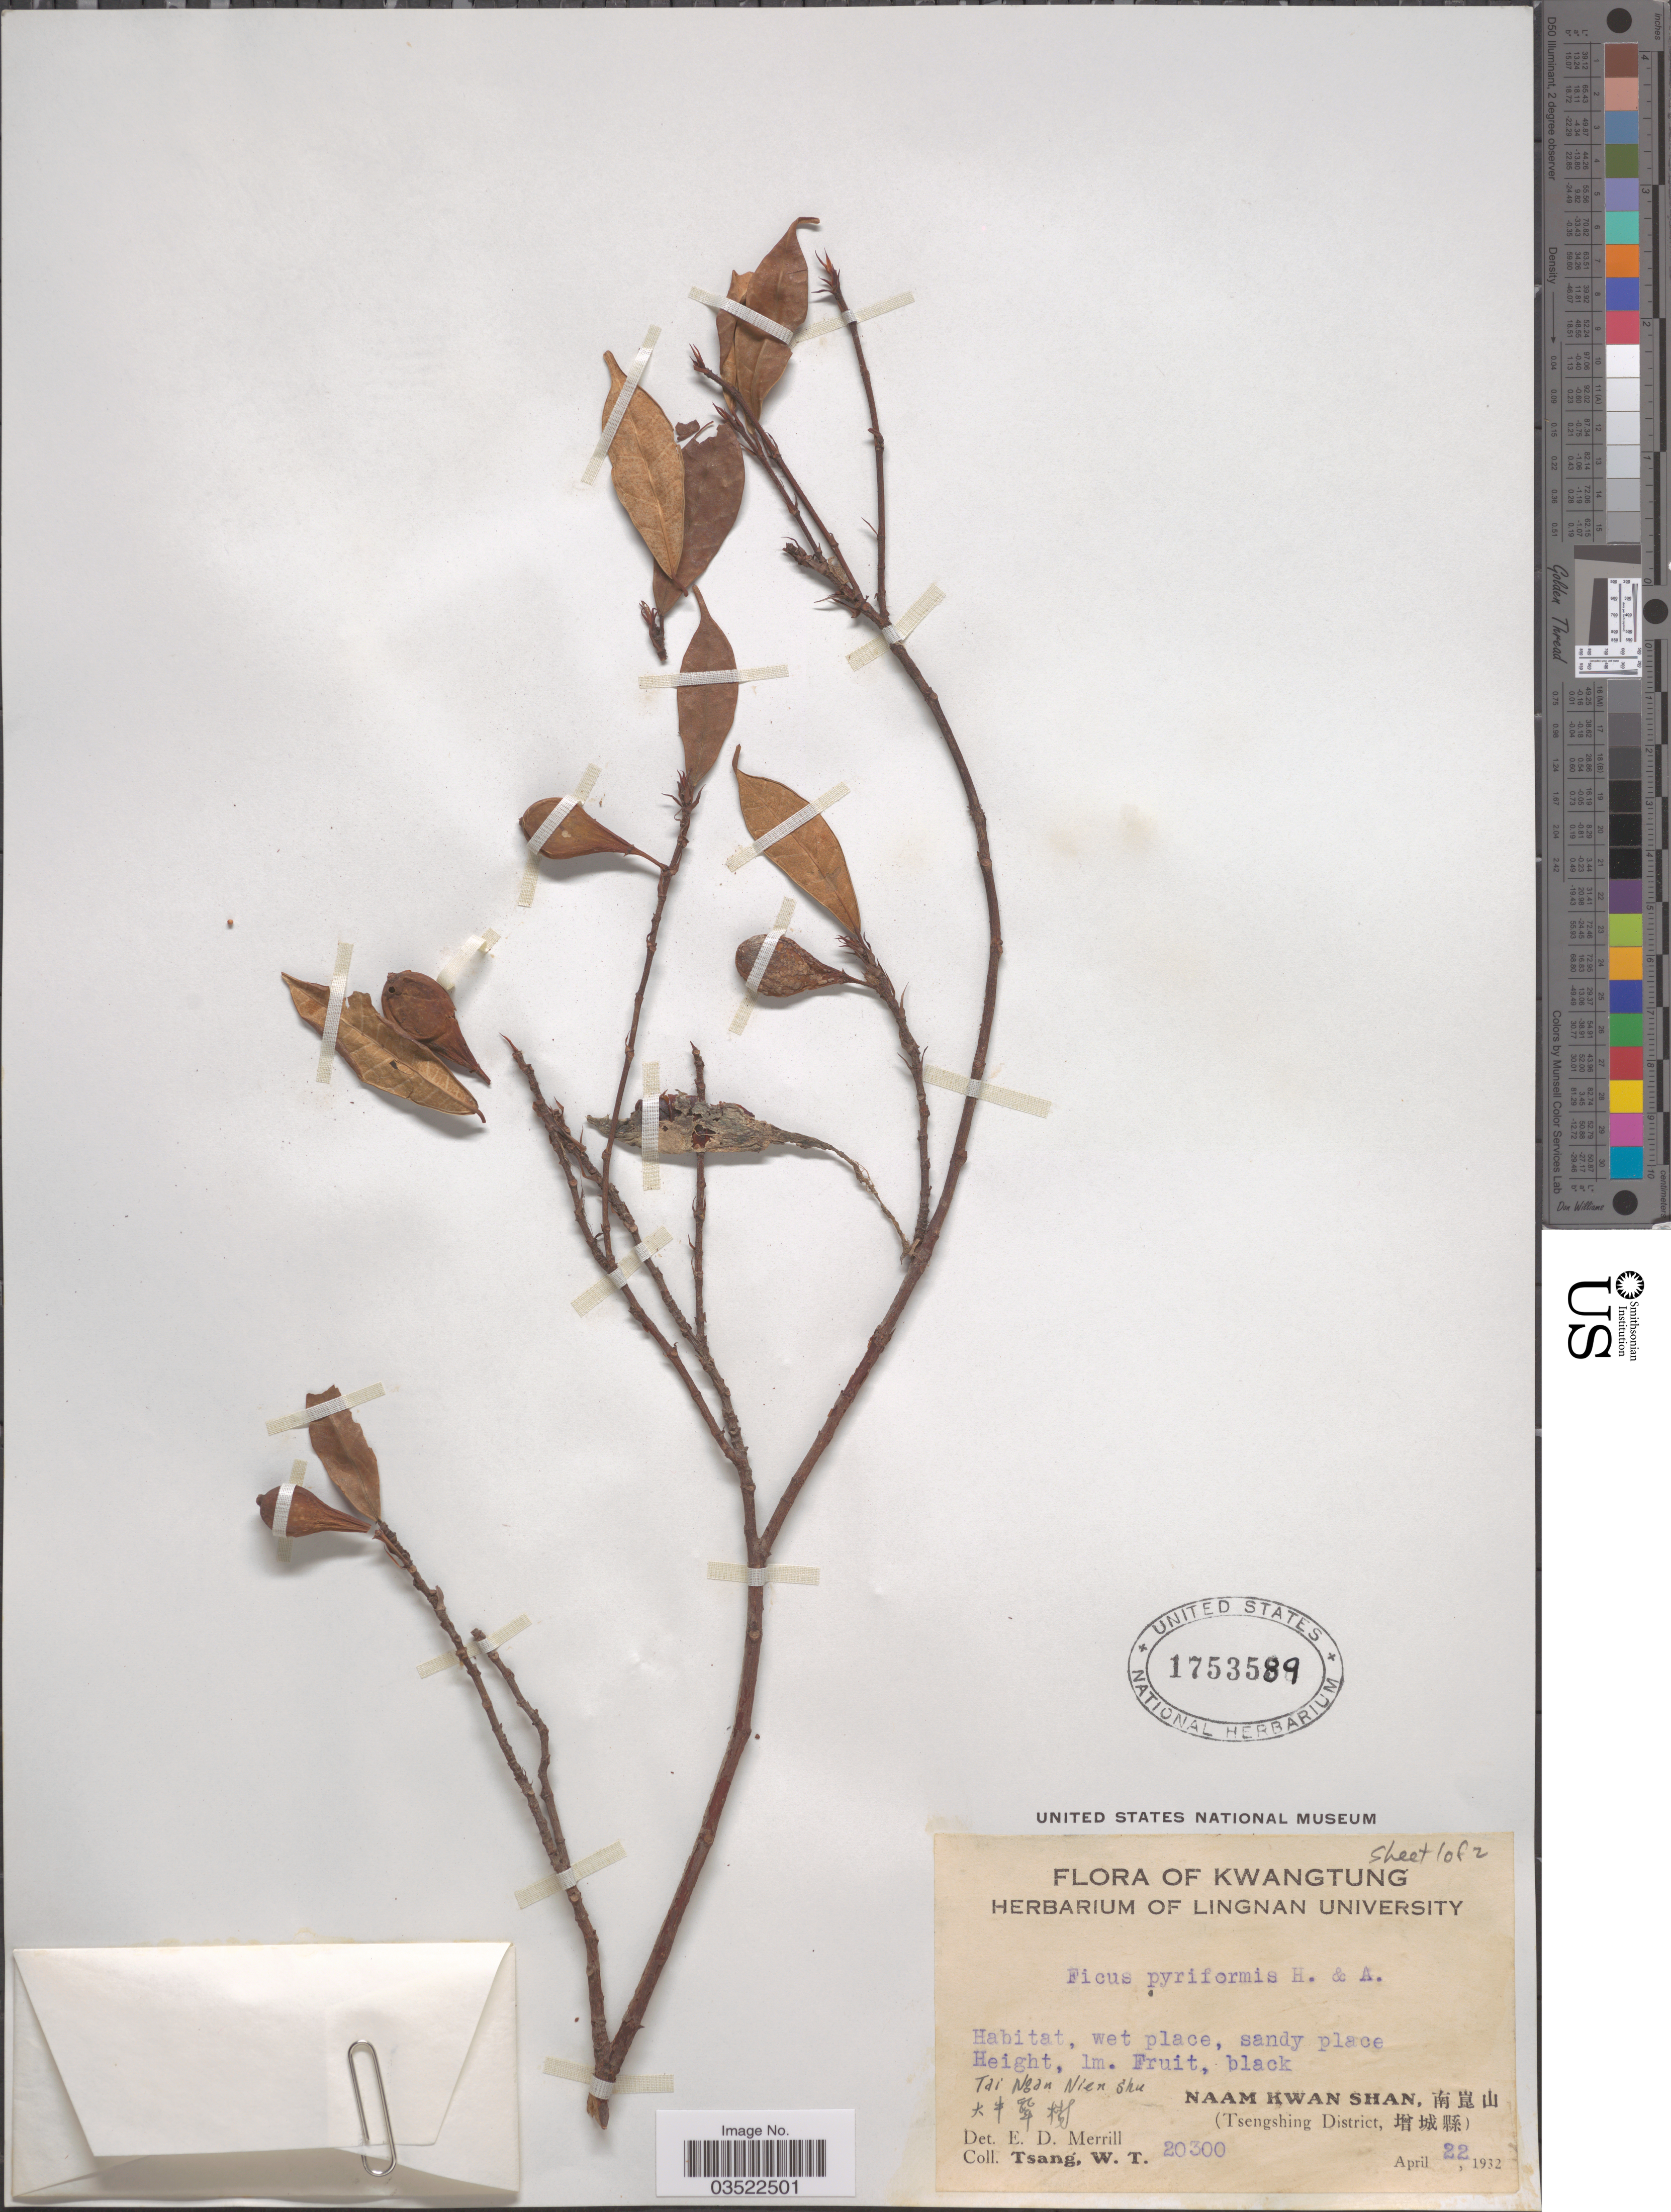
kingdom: Plantae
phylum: Tracheophyta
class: Magnoliopsida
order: Rosales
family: Moraceae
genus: Ficus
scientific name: Ficus pyriformis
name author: Hook. & Arn.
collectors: W. T. Tsang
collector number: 20300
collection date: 1932-04-22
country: China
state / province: Guangdong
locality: Kwangtung. Tai Ngan Nien Shu X. Naam Kwan Shan, X. (Tsengshing District, X).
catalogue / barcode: US 1753589